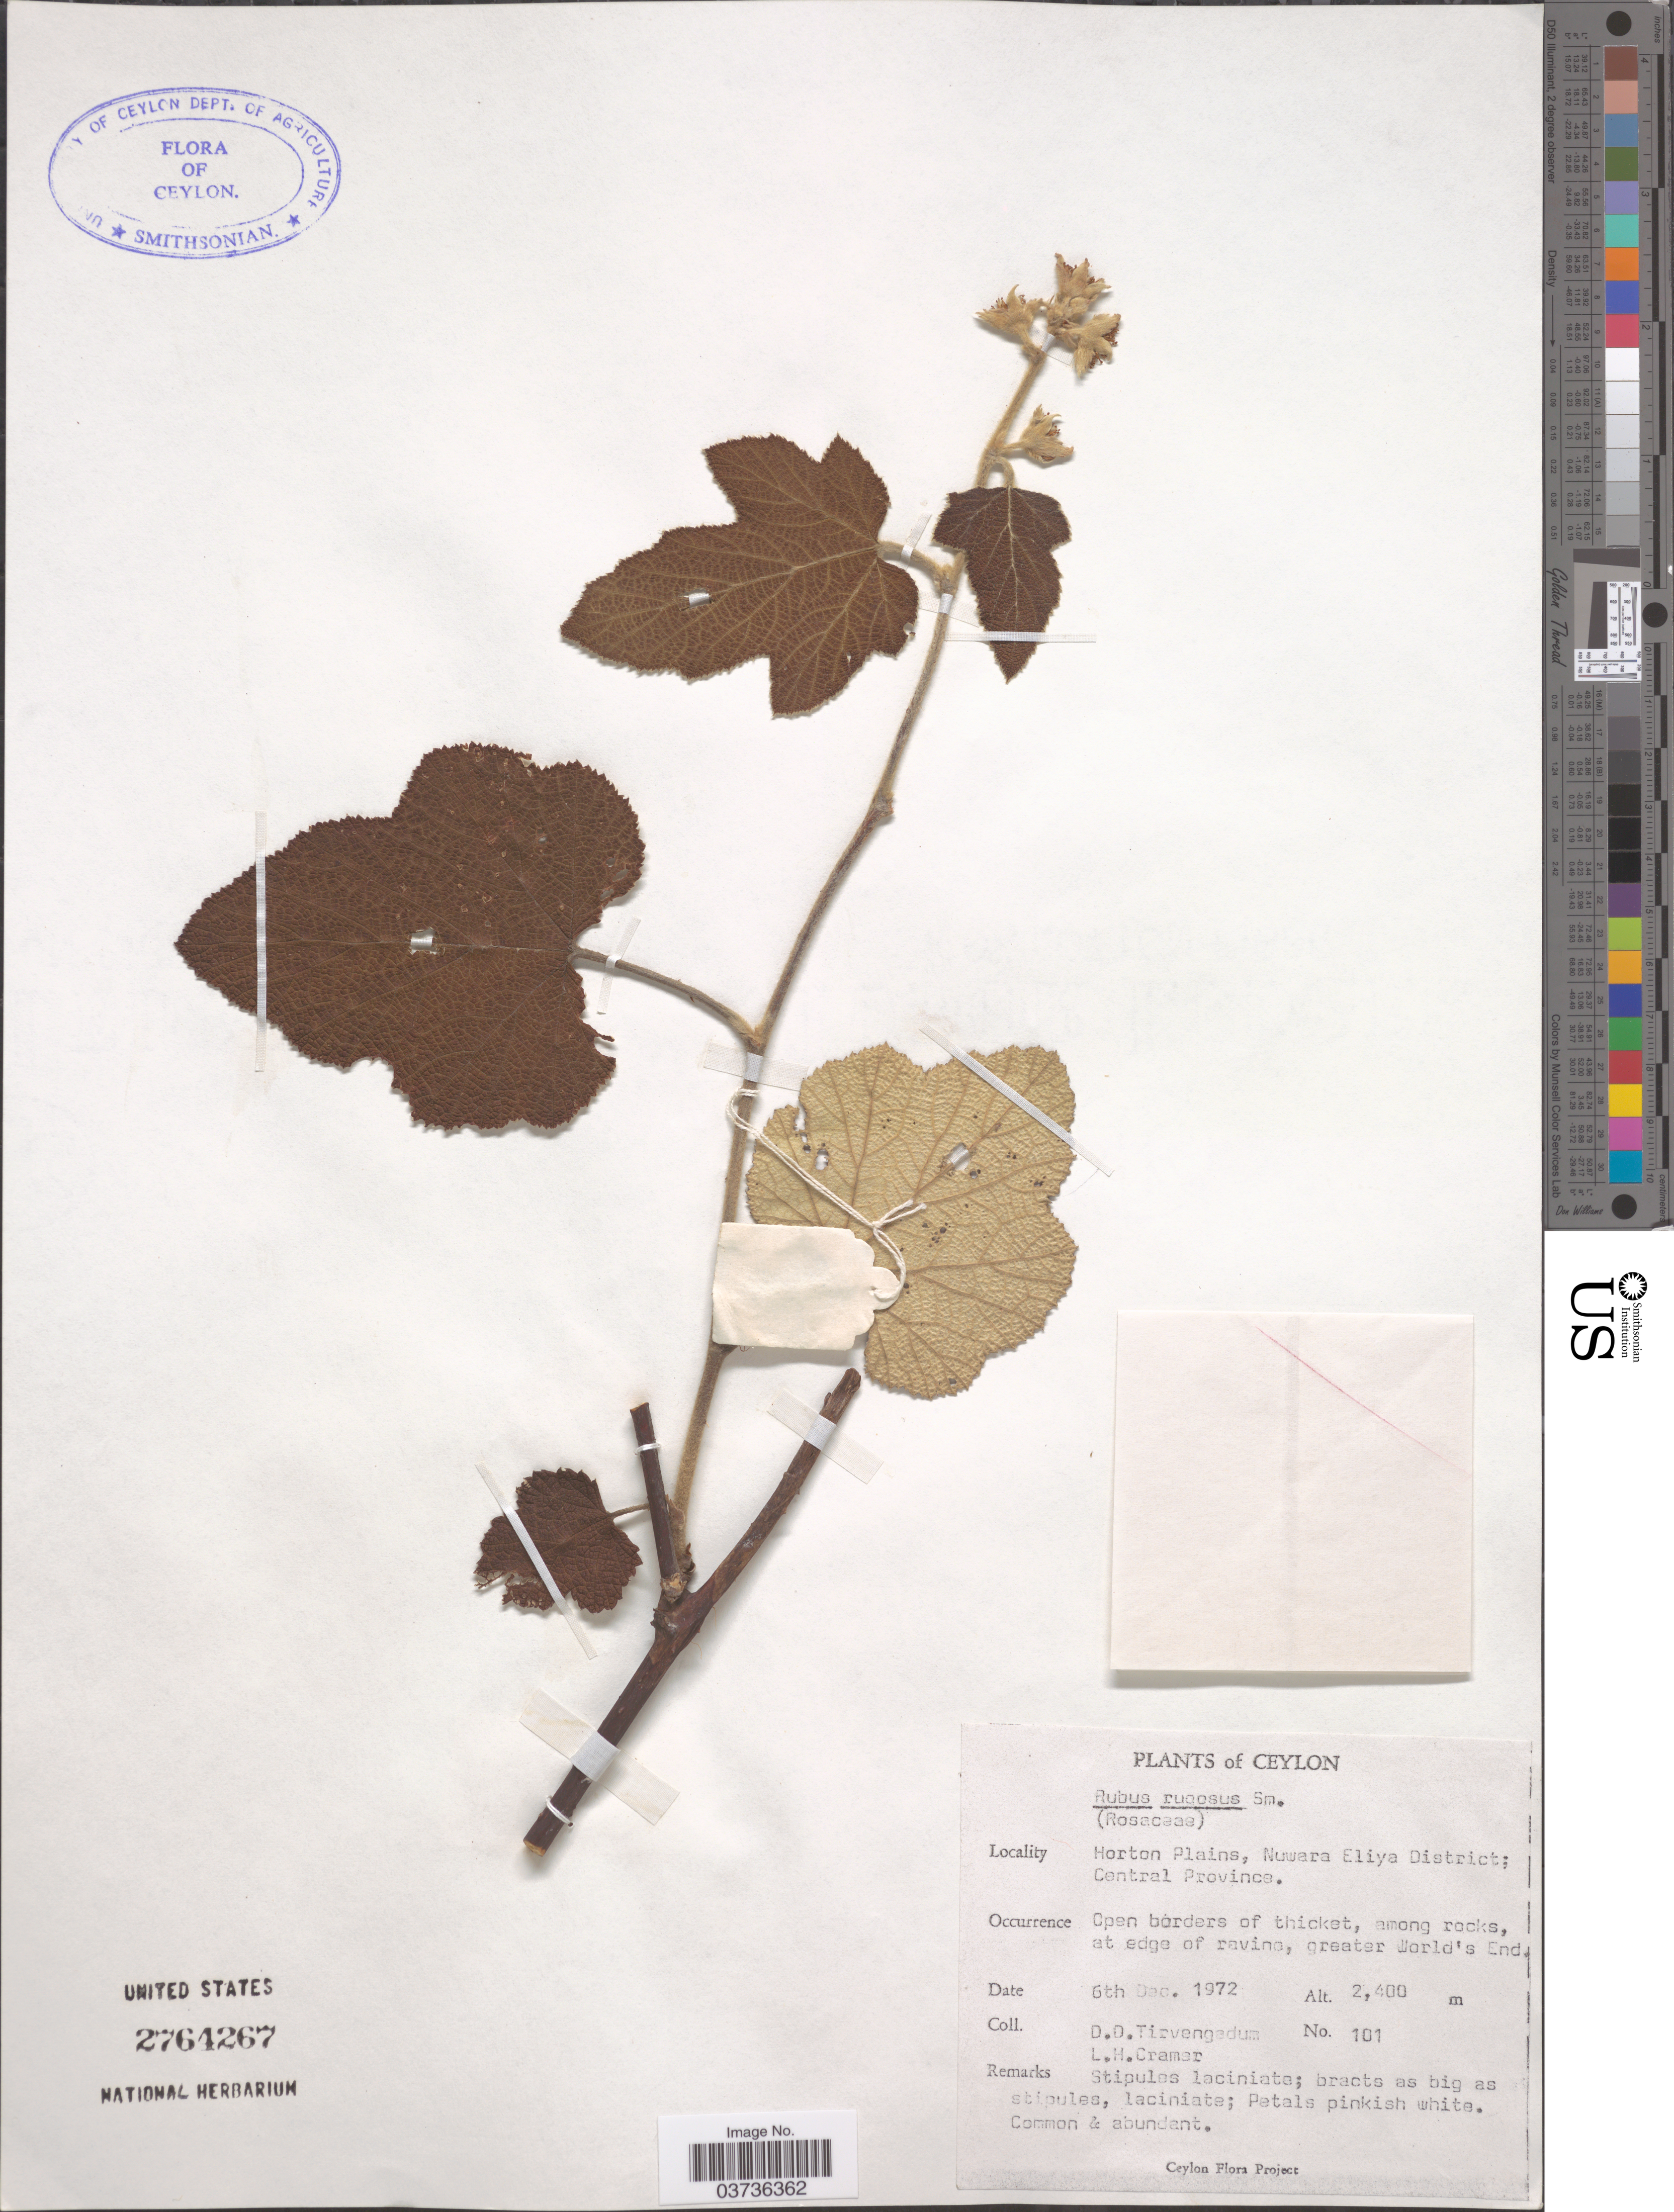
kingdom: Plantae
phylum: Tracheophyta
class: Magnoliopsida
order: Rosales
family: Rosaceae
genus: Rubus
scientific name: Rubus rugosus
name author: Small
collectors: D. Tirvengadum & L. H. Cramer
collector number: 101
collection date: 1972-12-06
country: Sri Lanka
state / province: Central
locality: Ceylon. Horton Plains, Nuwara Eliya District. Open borders of thicket, among rocks, at edge of ravine, greater World's End.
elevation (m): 2400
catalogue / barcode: US 2764267